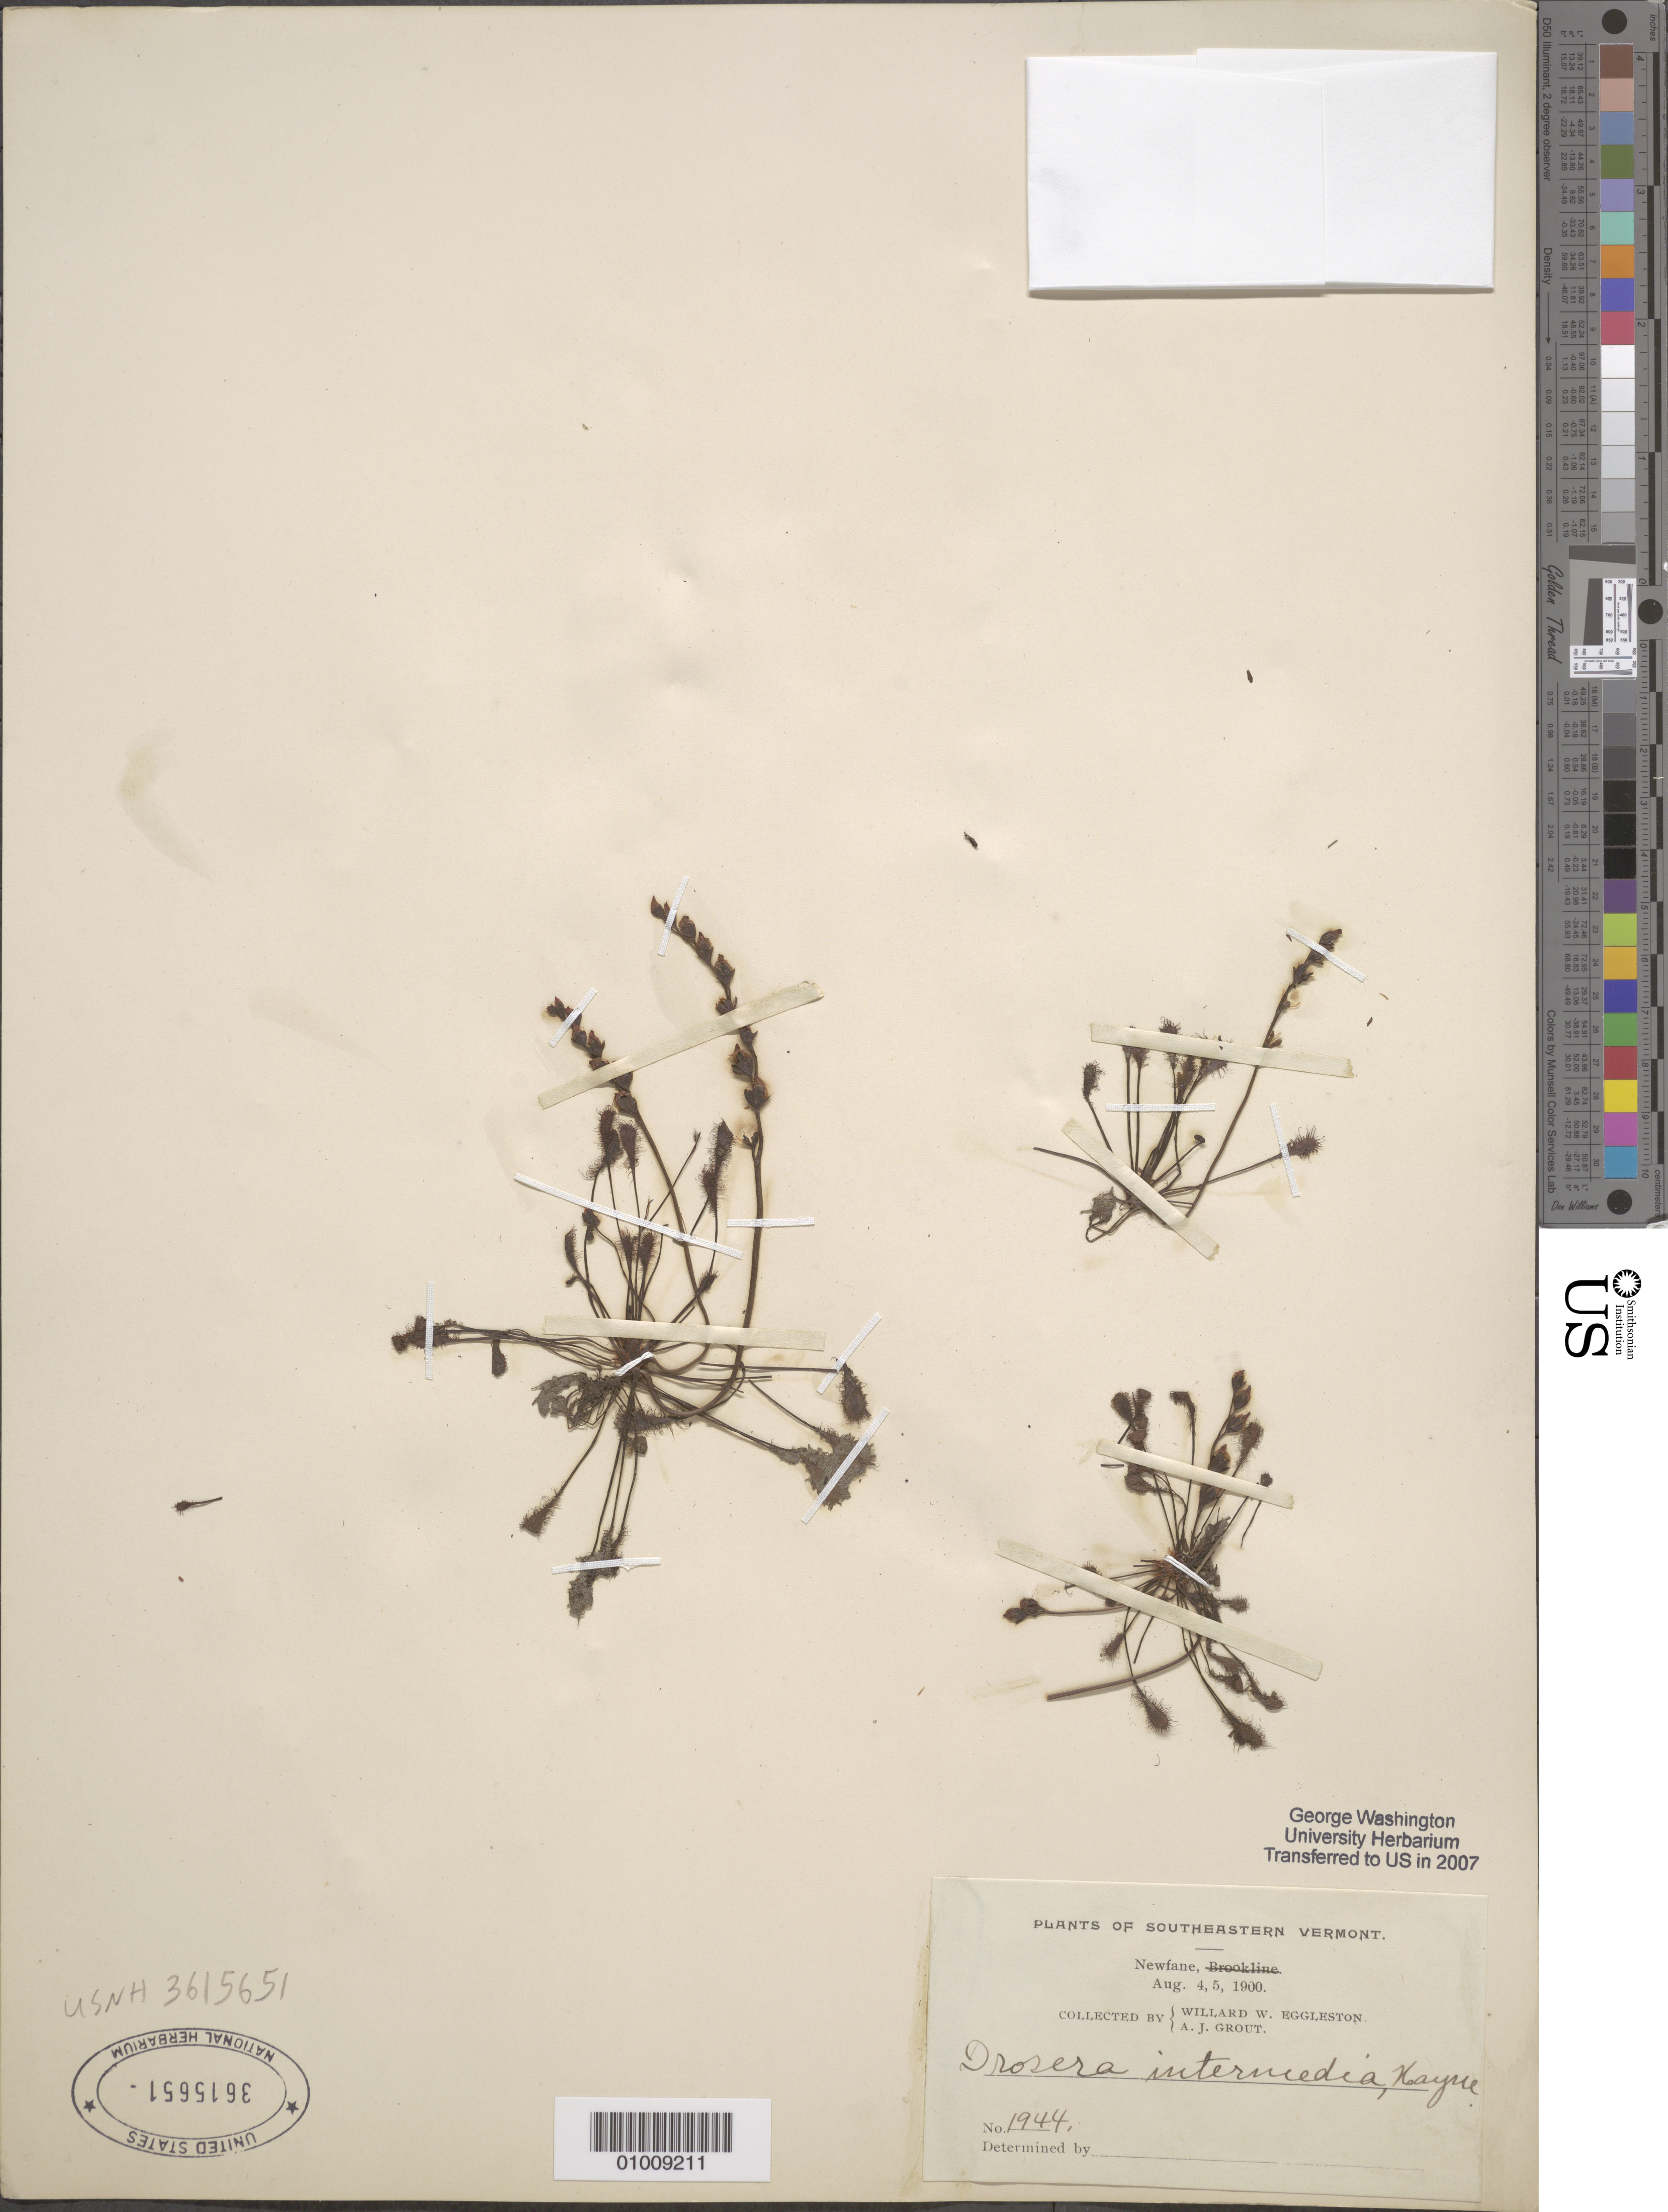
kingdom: Plantae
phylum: Tracheophyta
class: Magnoliopsida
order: Caryophyllales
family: Droseraceae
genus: Drosera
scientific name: Drosera intermedia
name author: Hayne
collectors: W. W. Eggleston & A. J. Grout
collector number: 1944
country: United States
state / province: Vermont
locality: Newfane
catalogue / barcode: US 3615651